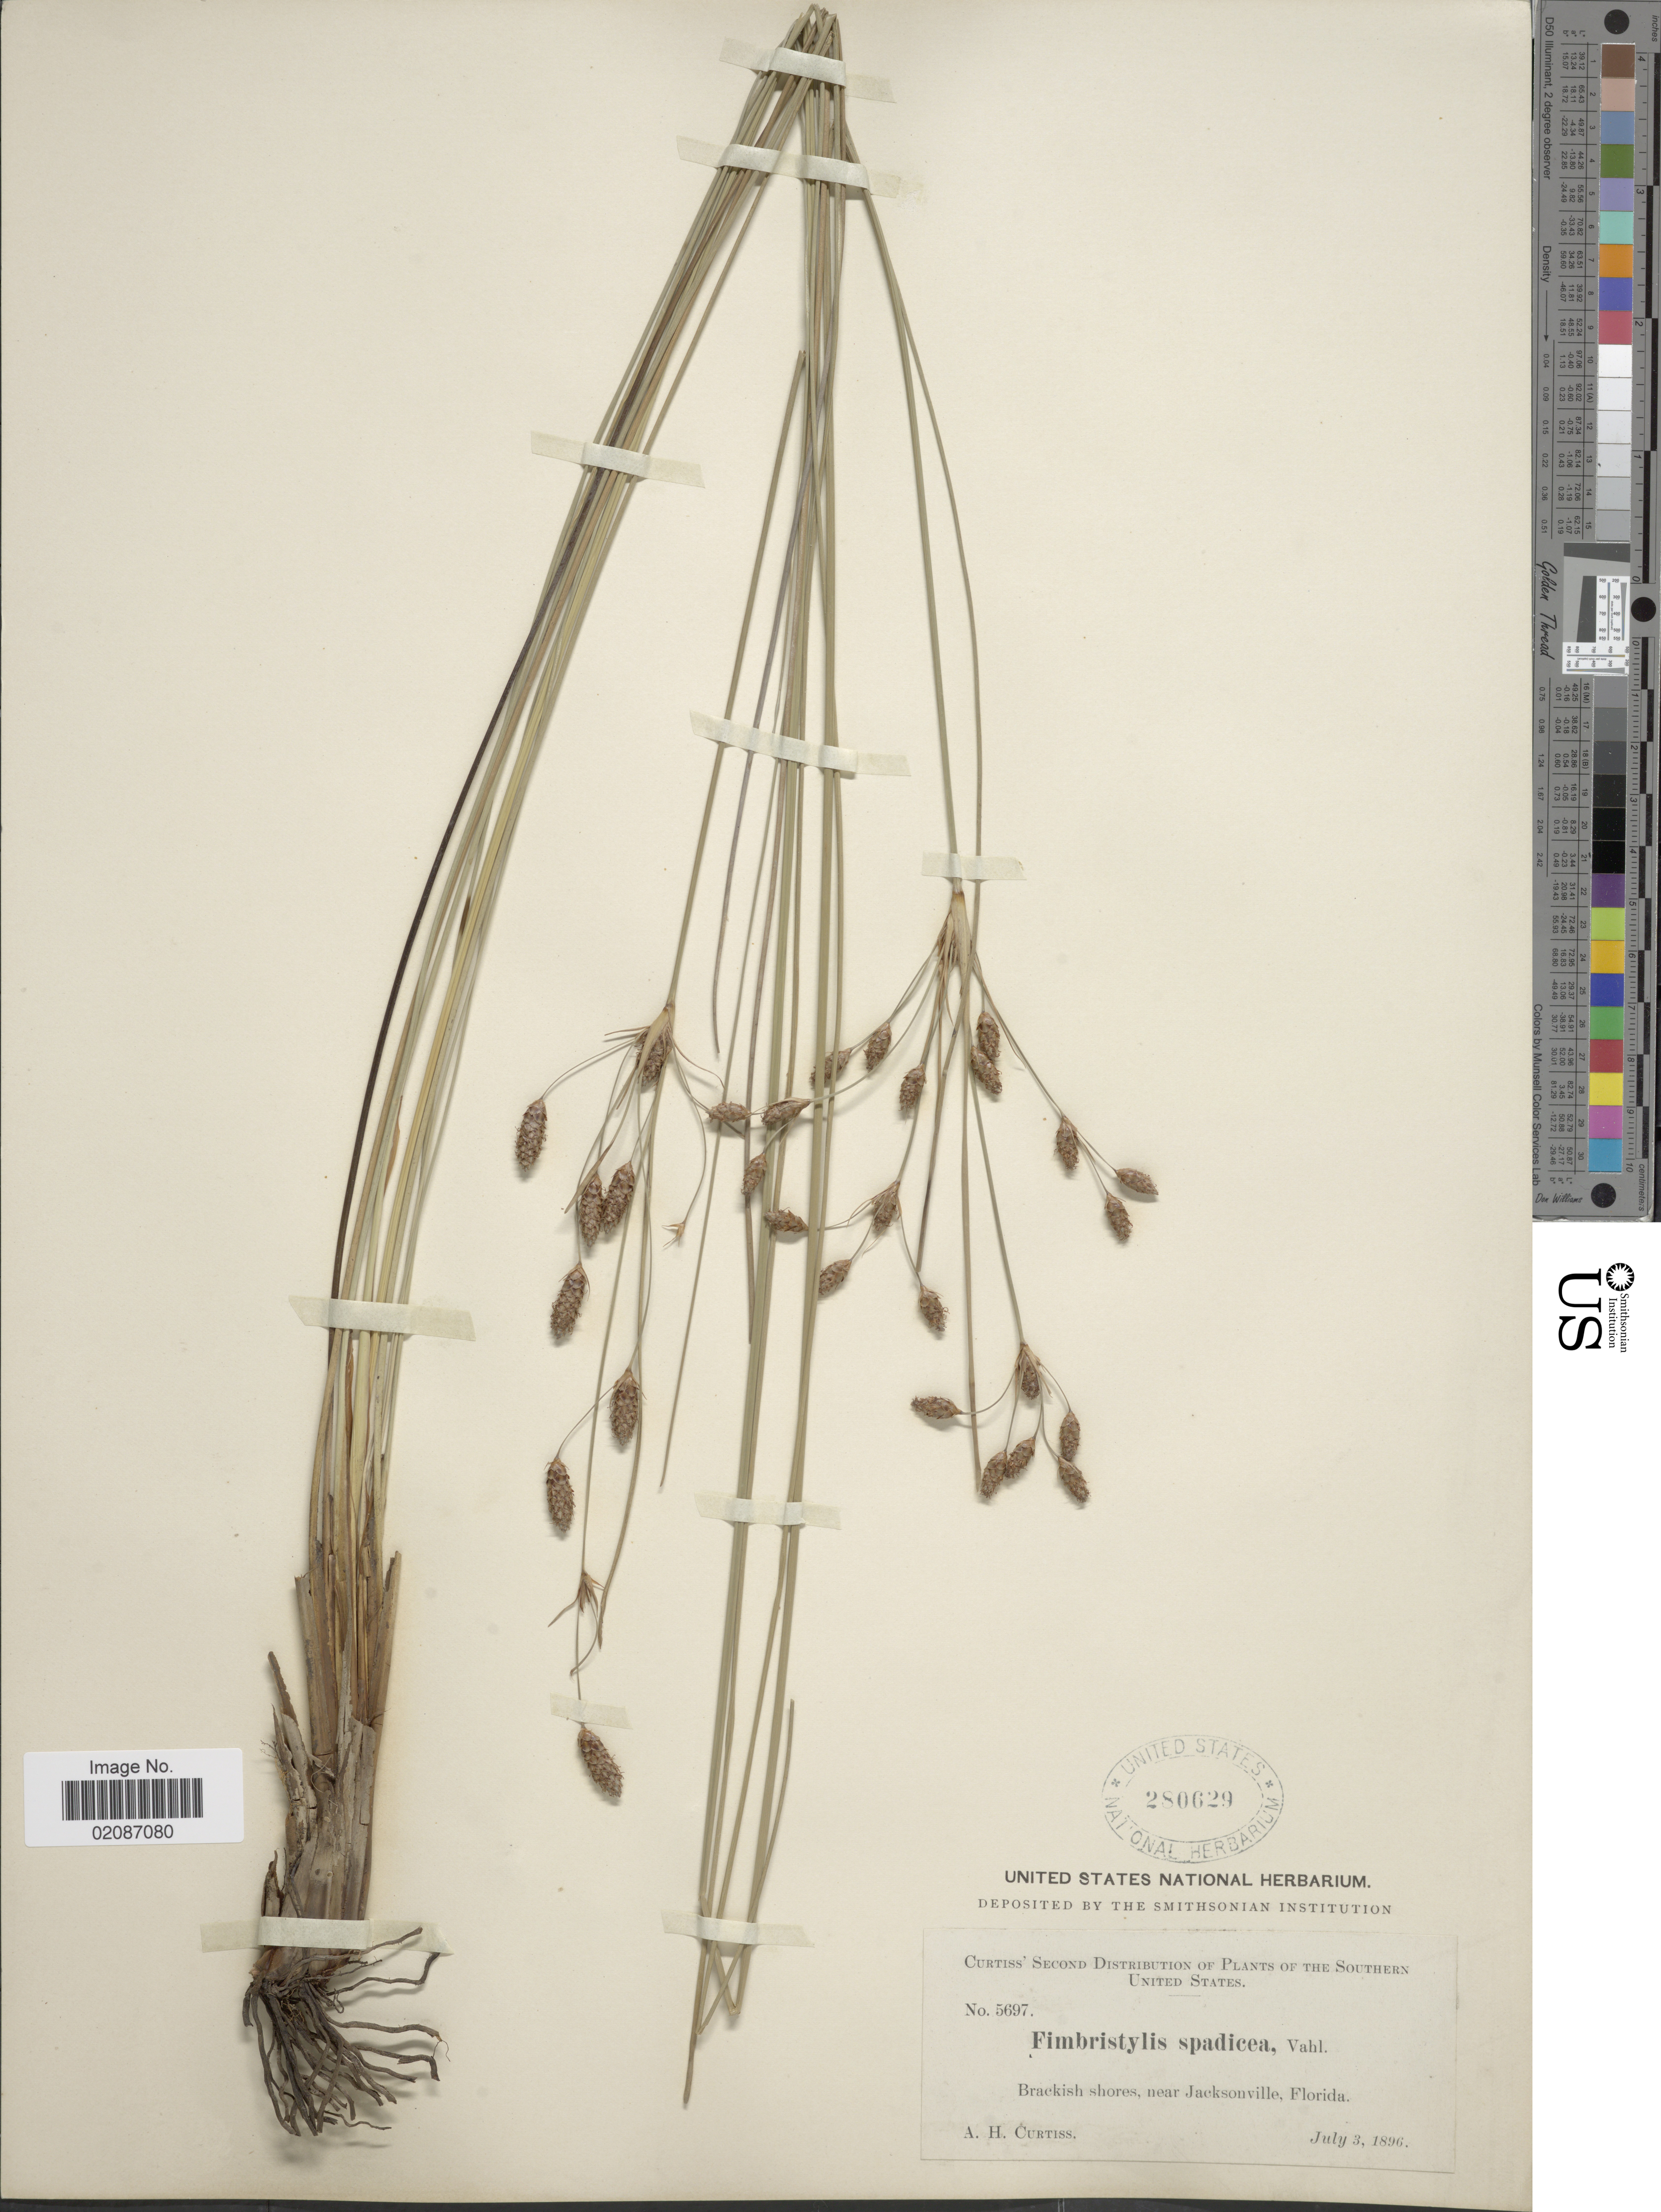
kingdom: Plantae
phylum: Tracheophyta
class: Liliopsida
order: Poales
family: Cyperaceae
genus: Fimbristylis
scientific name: Fimbristylis castanea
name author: (Michx.) Vahl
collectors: A. H. Curtiss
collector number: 5697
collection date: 1896-07-03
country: United States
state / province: Florida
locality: Southern United States, near Jacksonville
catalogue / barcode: US 280629